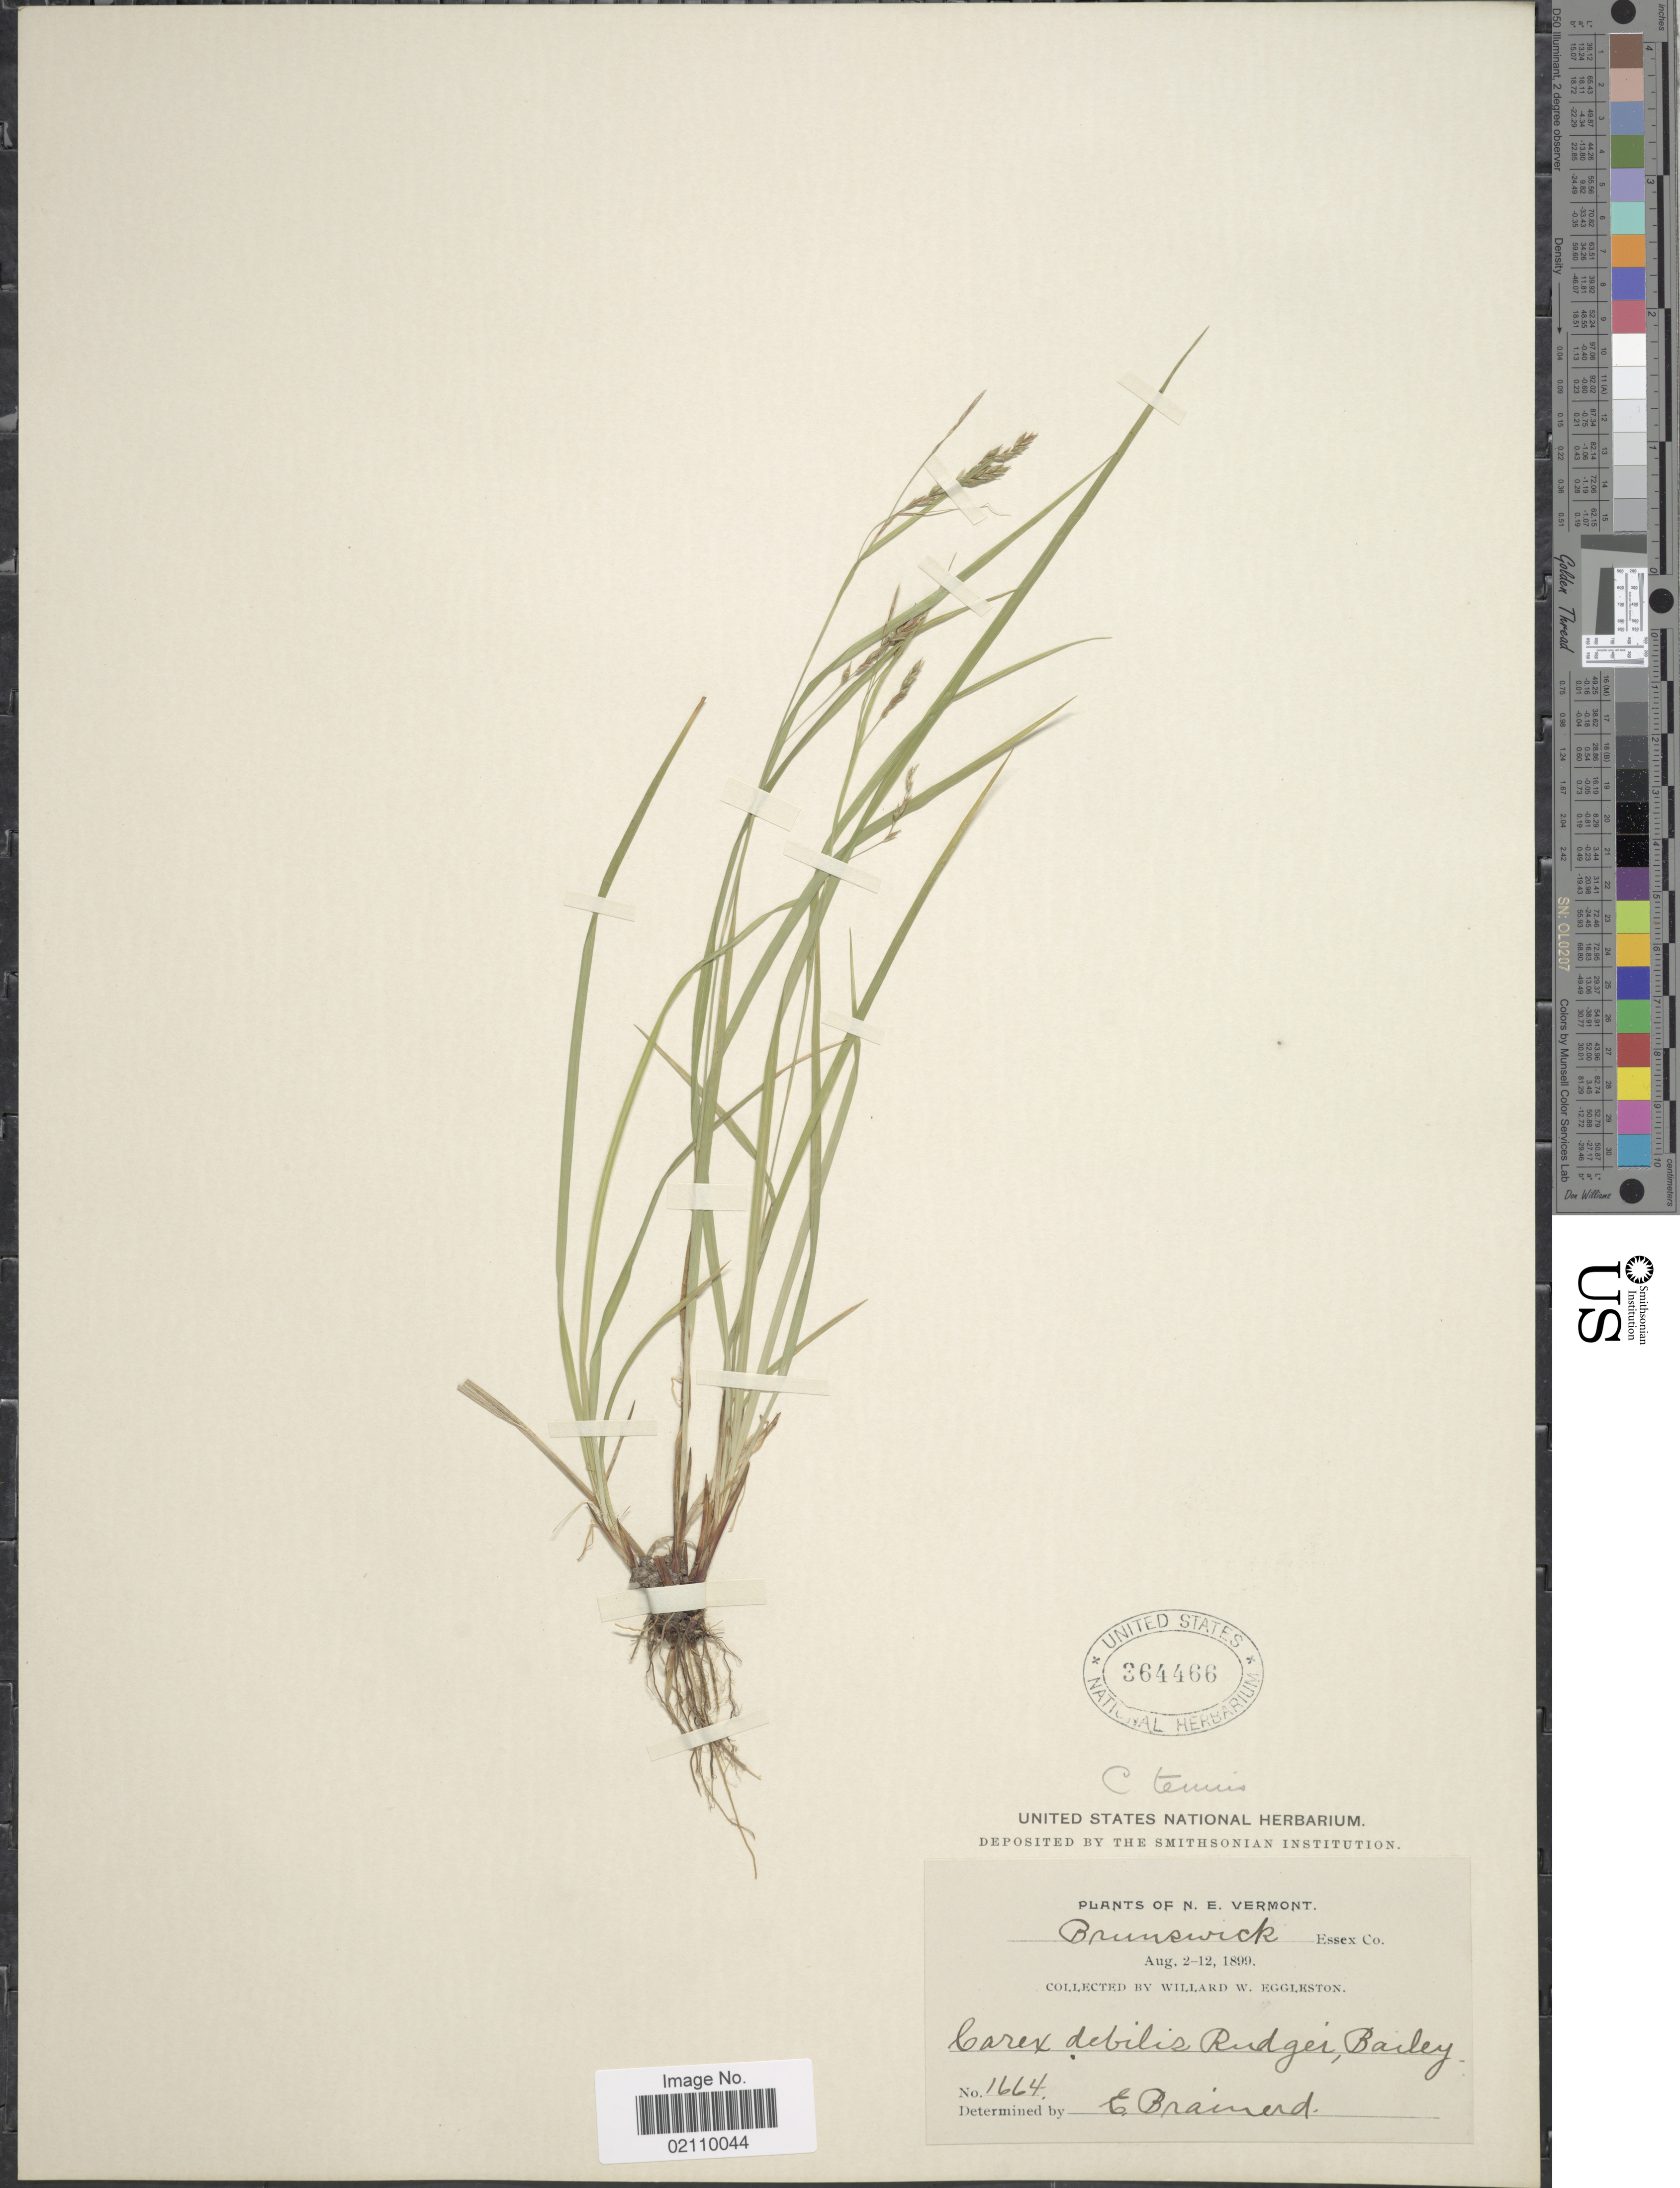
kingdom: Plantae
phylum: Tracheophyta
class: Liliopsida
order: Poales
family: Cyperaceae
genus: Carex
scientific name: Carex flexuosa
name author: Muhl. ex Willd.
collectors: E. Brainerd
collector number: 1664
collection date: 1899-08-02/1899-08-12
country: United States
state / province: Vermont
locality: N.e. Vermont, Brunswick, Essex Co.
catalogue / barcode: US 364466